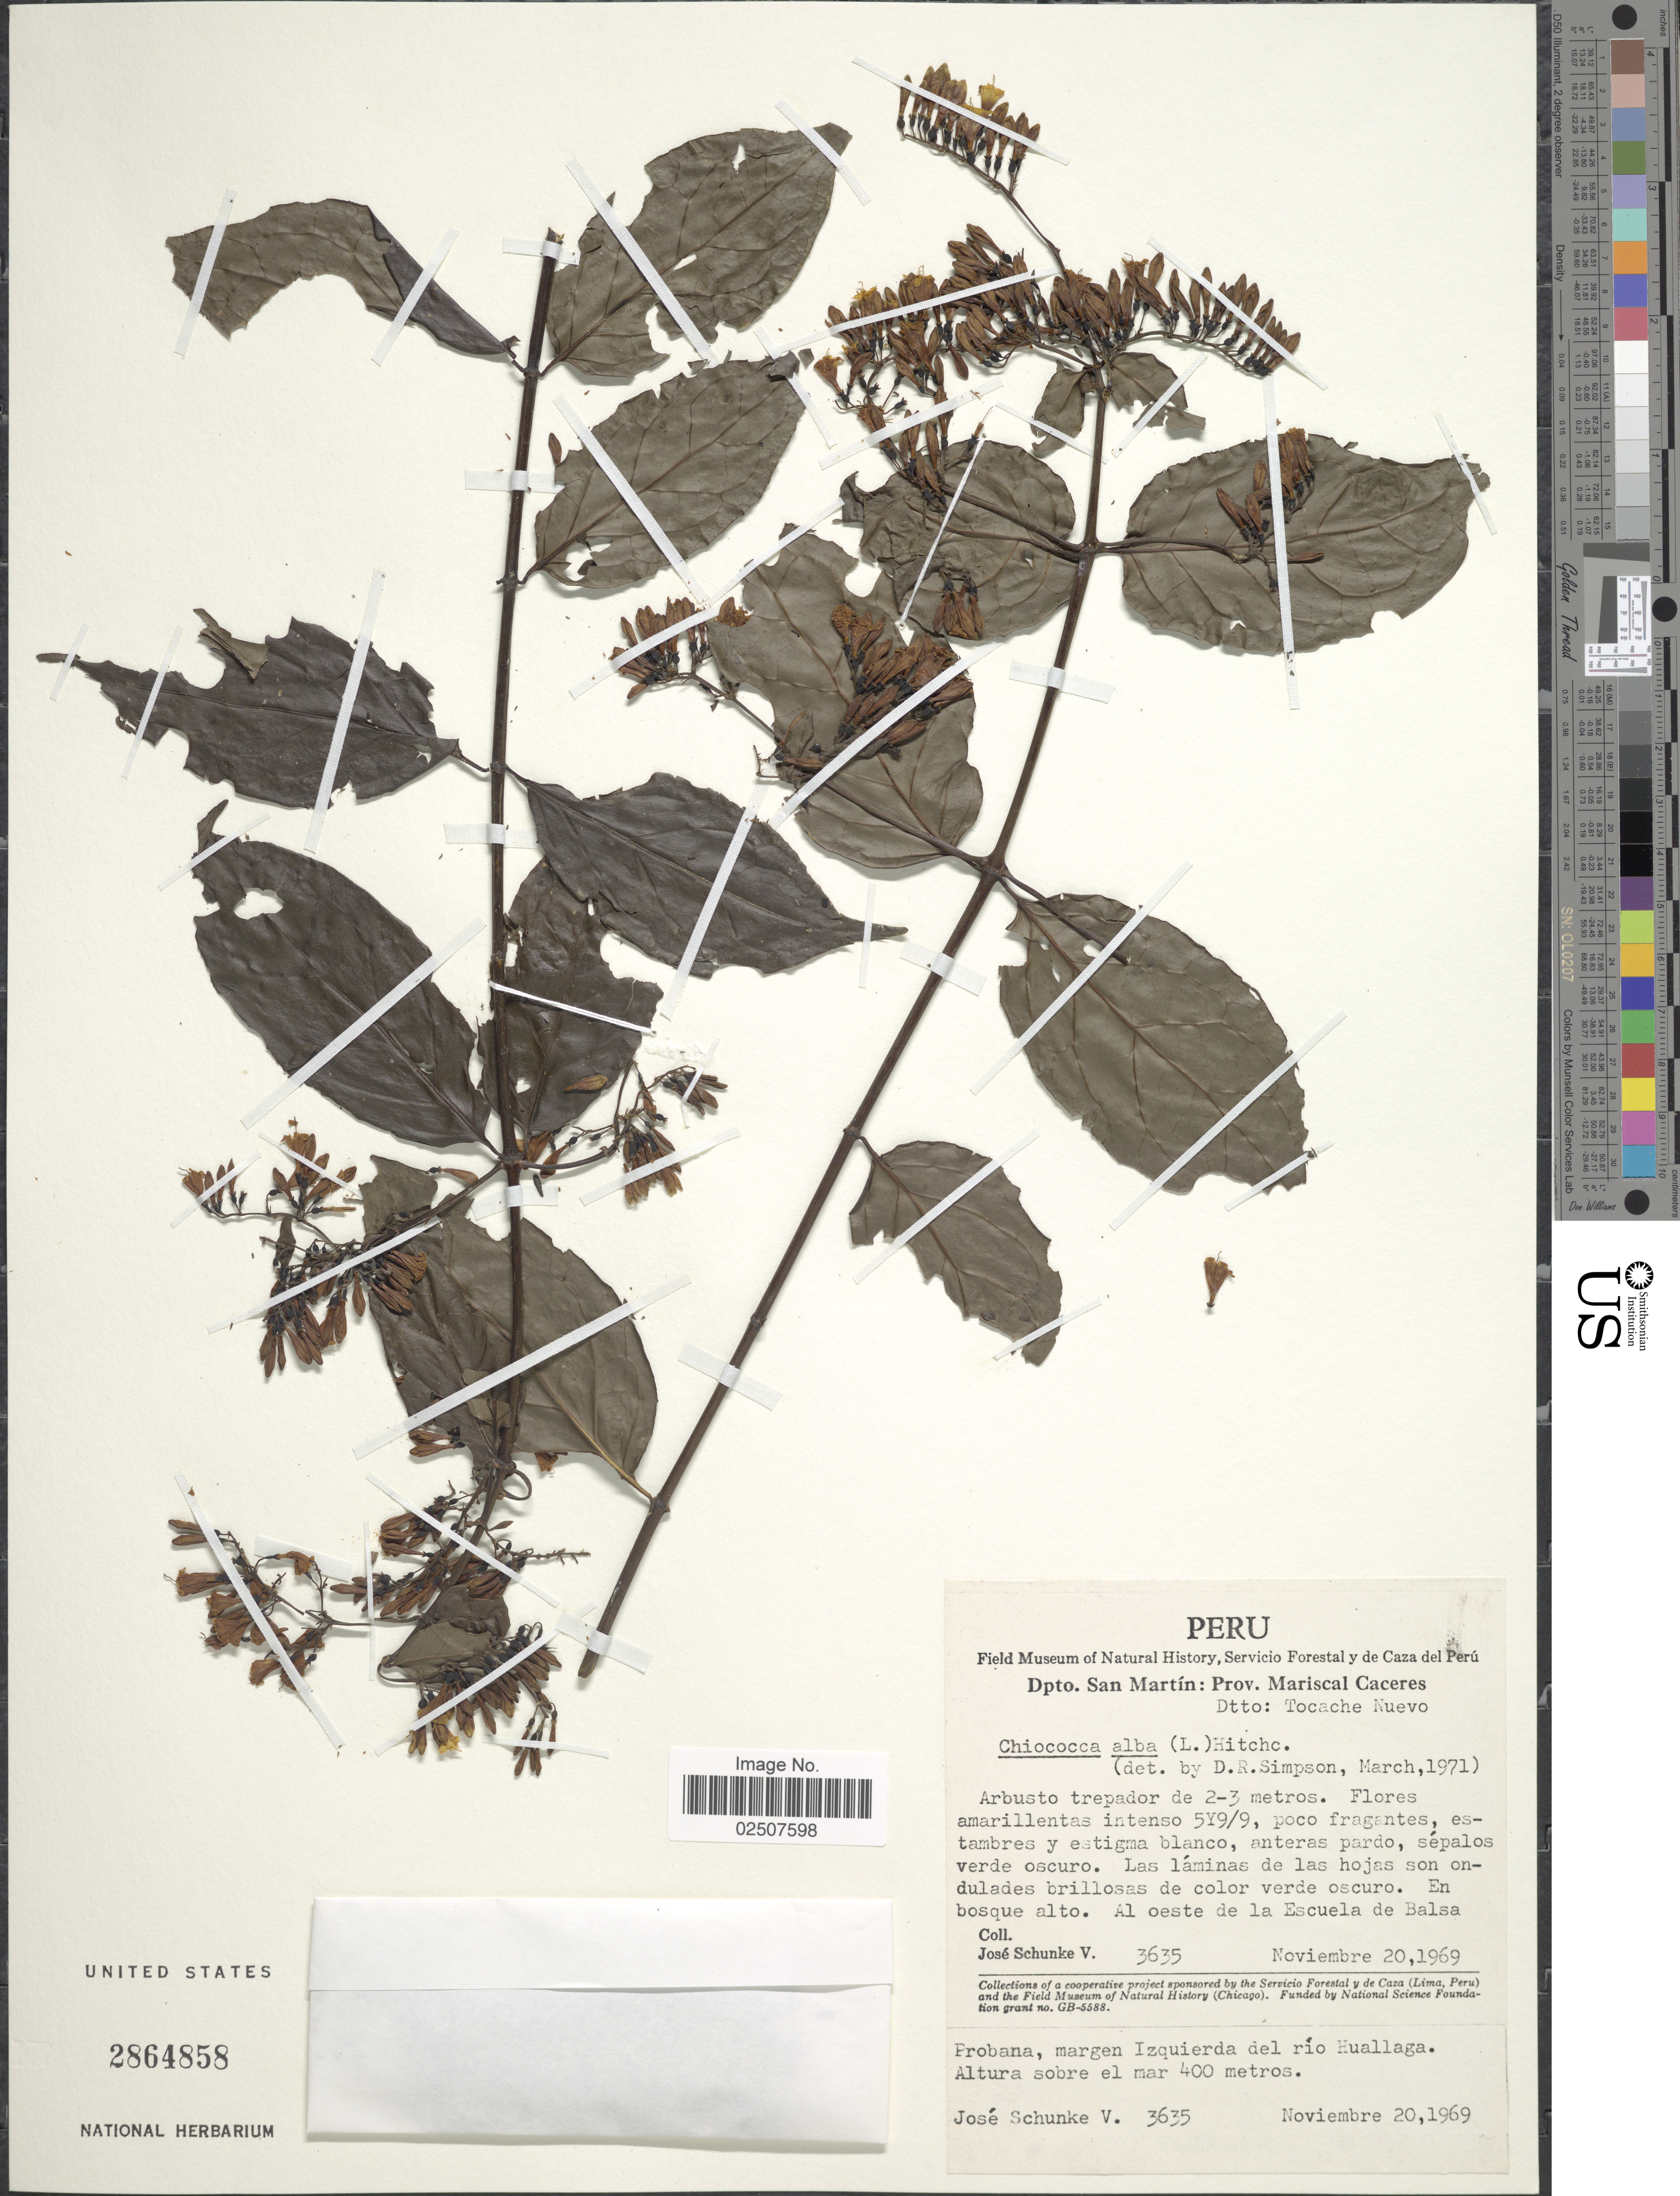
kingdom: Plantae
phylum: Tracheophyta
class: Magnoliopsida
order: Gentianales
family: Rubiaceae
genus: Chiococca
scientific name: Chiococca alba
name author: (L.) Hitchc.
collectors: J. Schunke Vigo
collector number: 3635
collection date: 1969-11-20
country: Peru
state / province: San Martín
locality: Dpto. San Martín: Prov. Mariscal Caceres, Dtto: Tocache Nuevo. En bosque alto. Al oeste de la Escuela de Balsa, Probana, margen Izquierda del río Huallaga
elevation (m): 400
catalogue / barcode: US 2864858